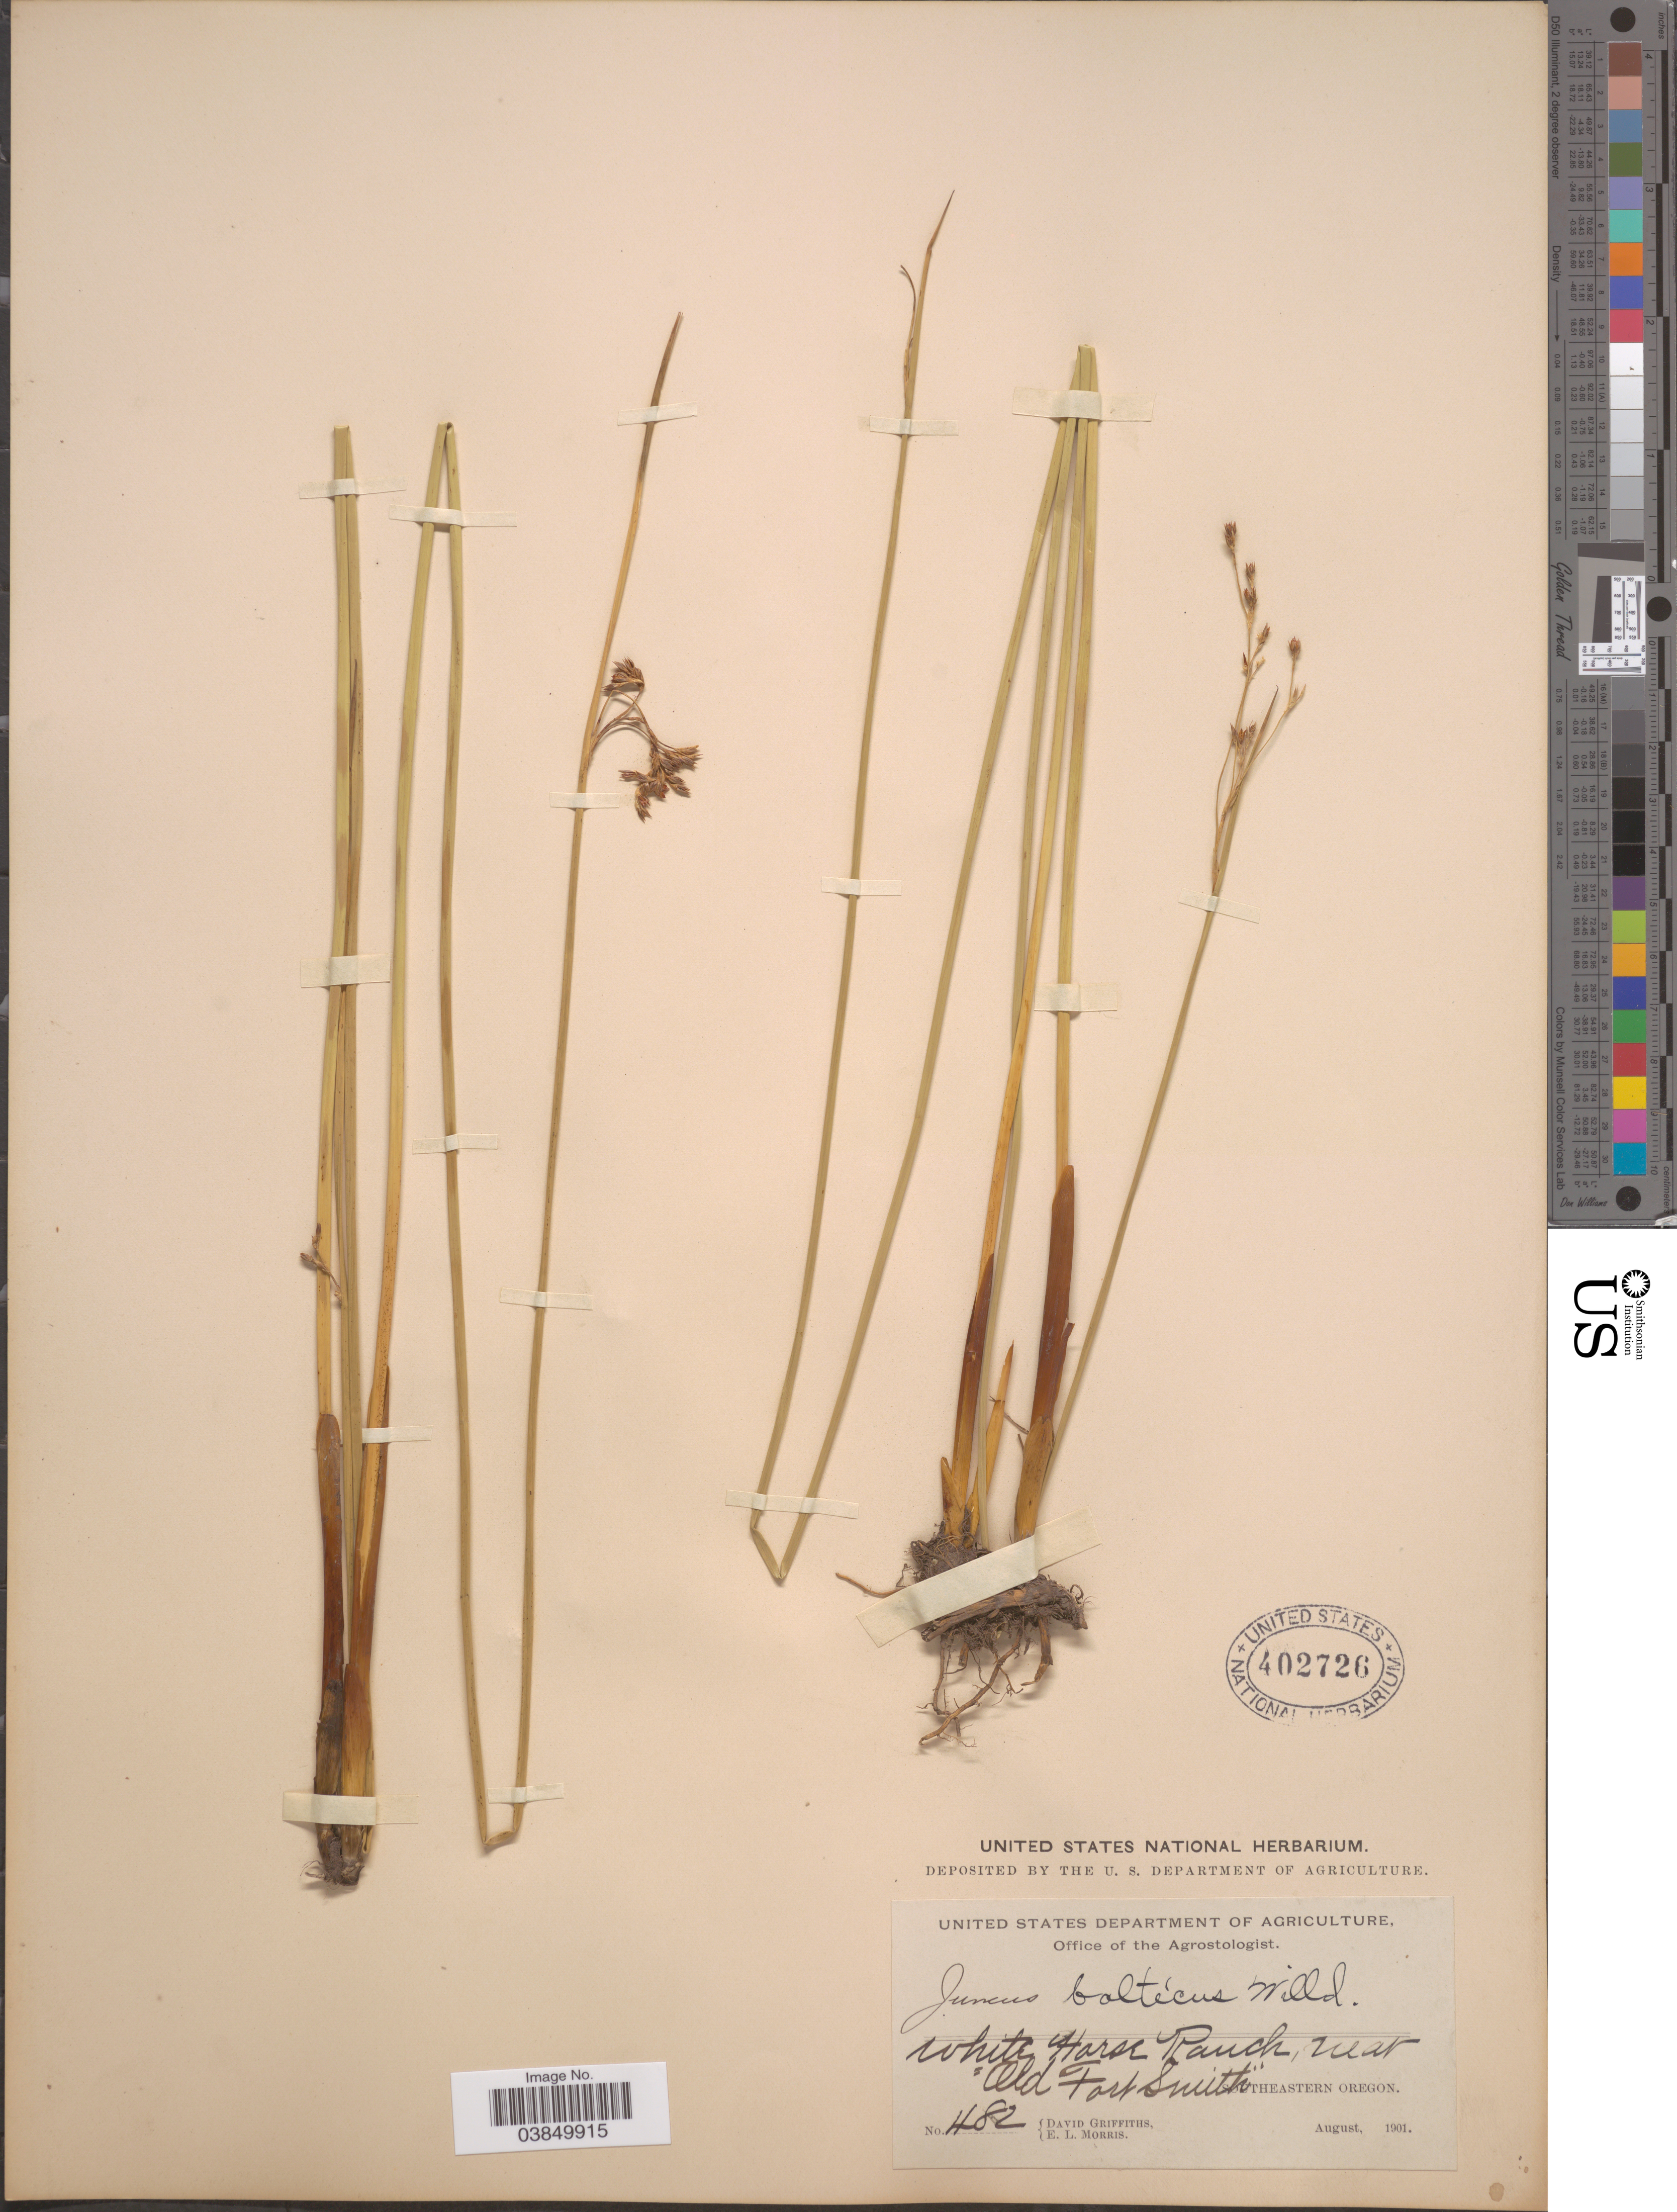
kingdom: Plantae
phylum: Tracheophyta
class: Liliopsida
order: Poales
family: Juncaceae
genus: Juncus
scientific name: Juncus balticus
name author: Willd.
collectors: D. Griffiths & E. Morris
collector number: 482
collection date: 1901-08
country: United States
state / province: Oregon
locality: White Horse Ranch, near Old Fort Smith. Southeastern Oregon.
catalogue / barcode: US 402726